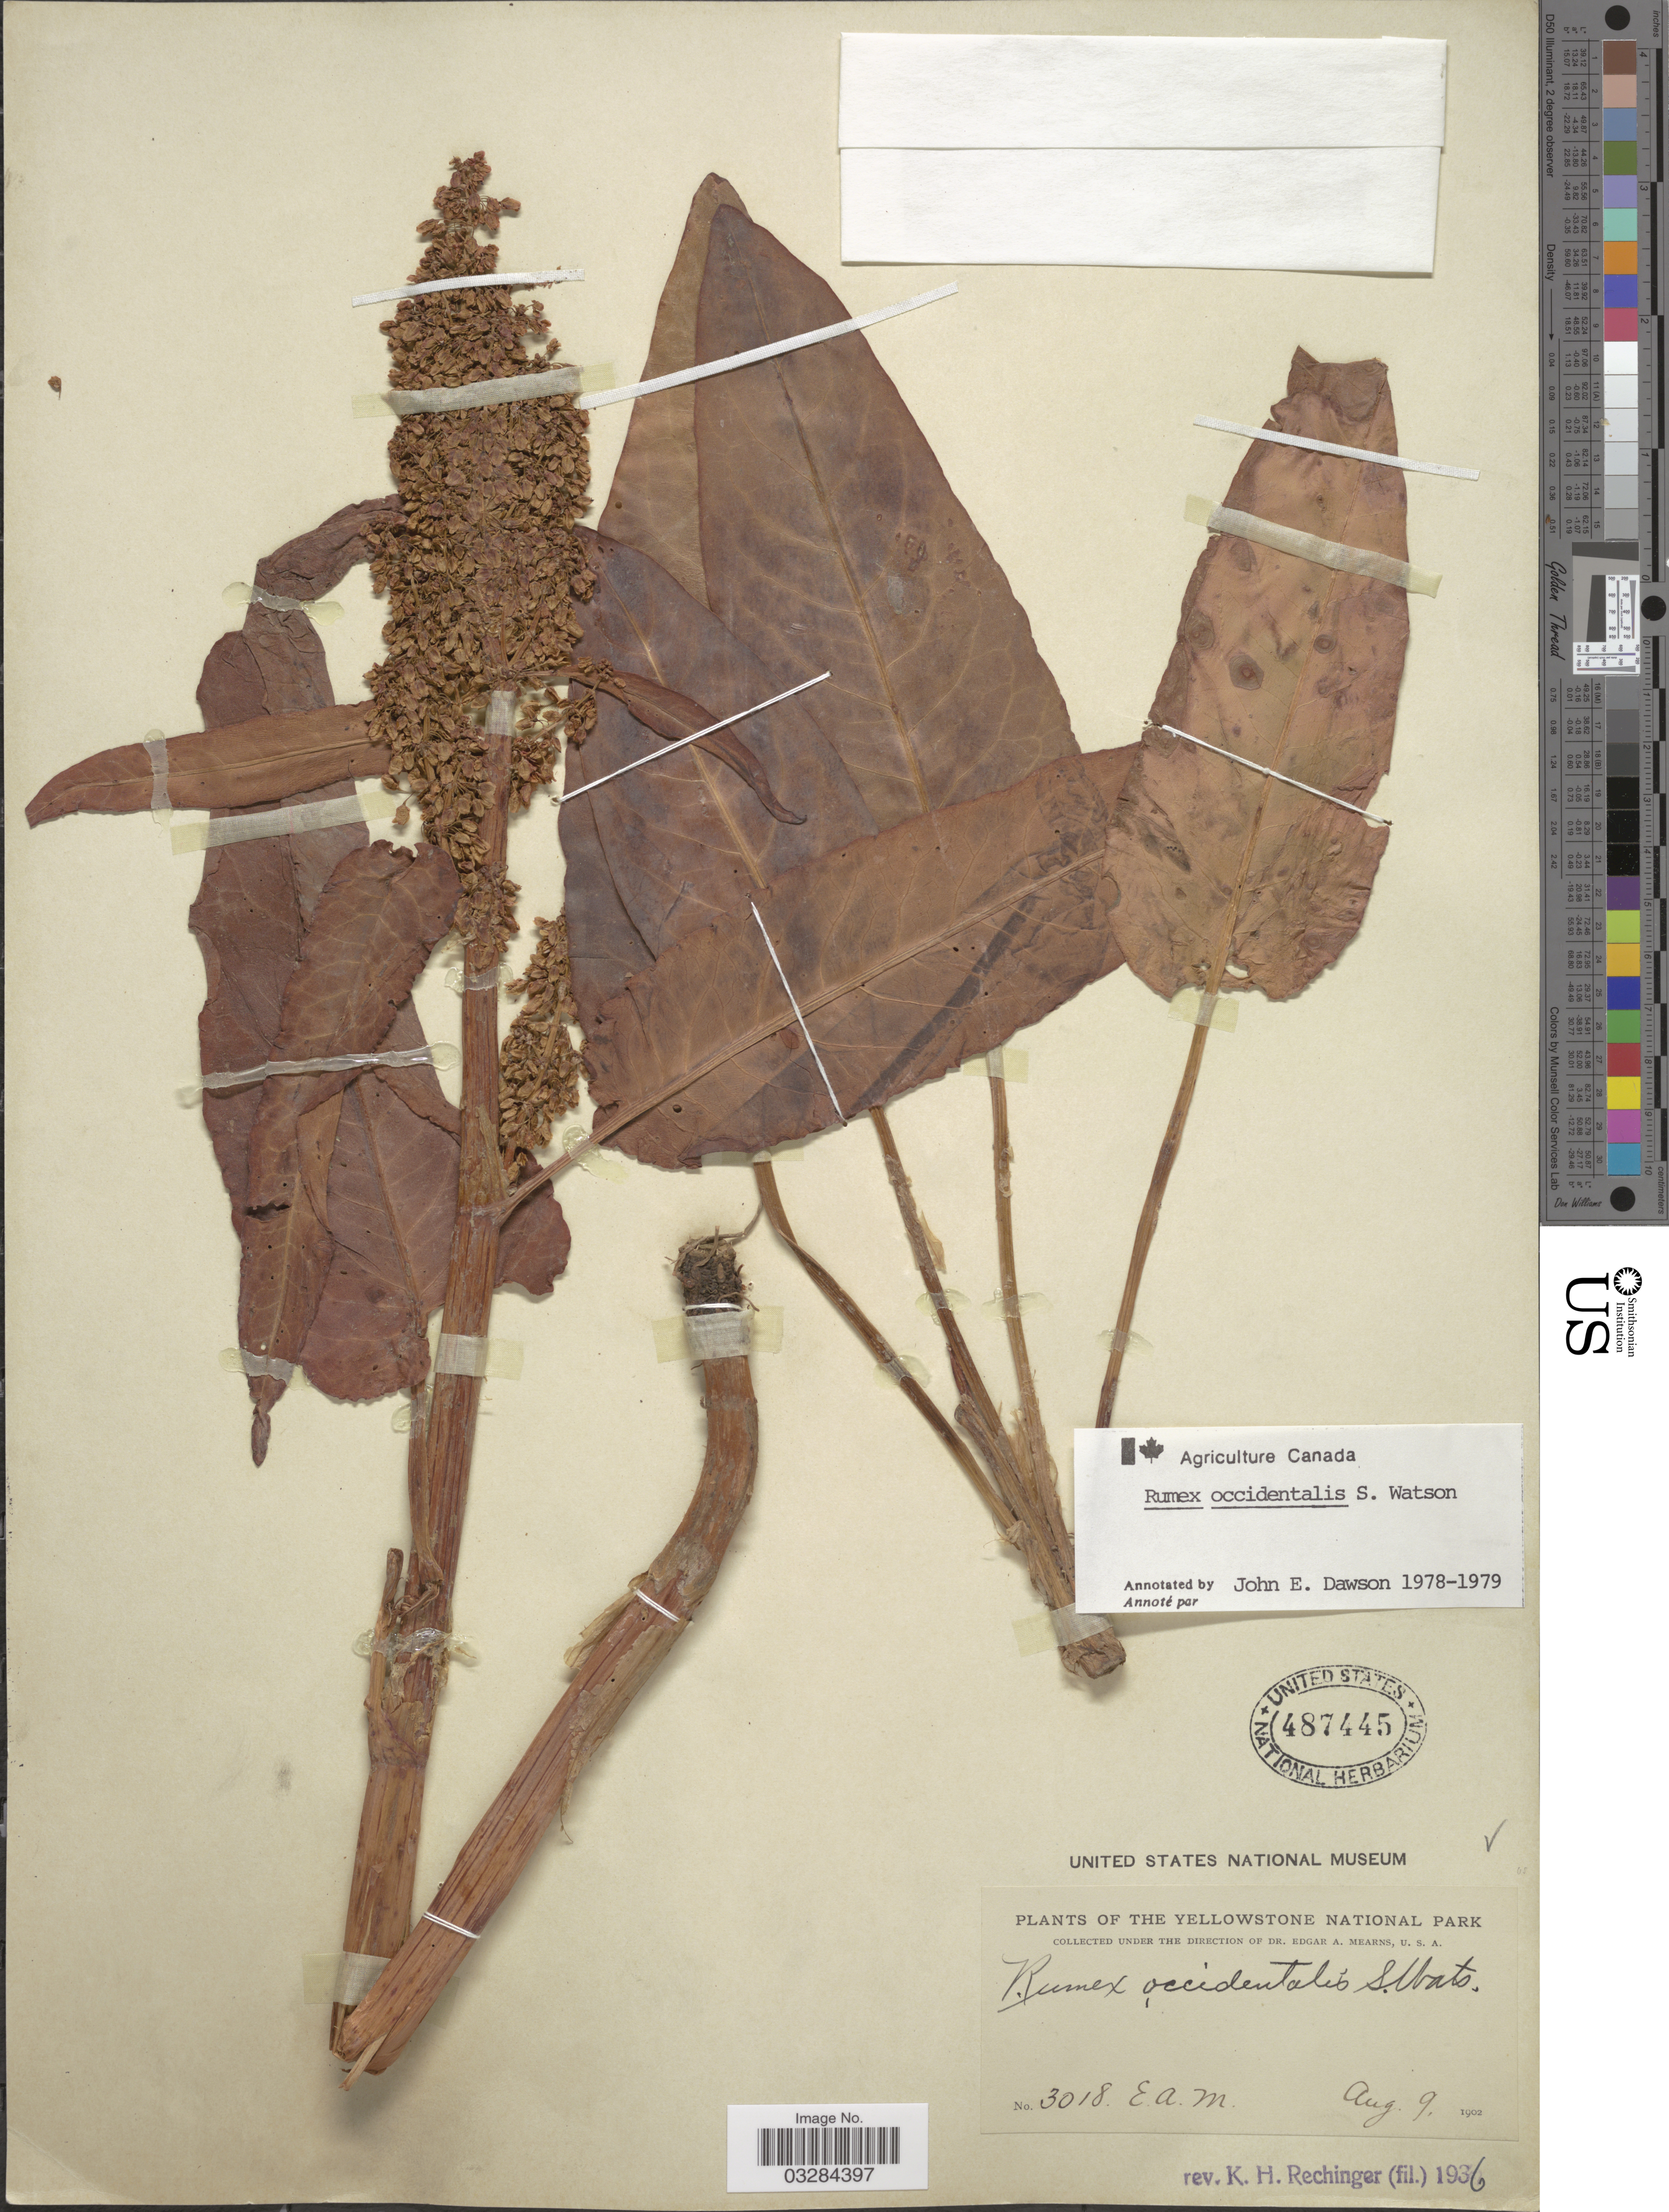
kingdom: Plantae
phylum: Tracheophyta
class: Magnoliopsida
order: Caryophyllales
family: Polygonaceae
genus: Rumex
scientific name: Rumex occidentalis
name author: S. Watson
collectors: E. A. Mearns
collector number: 3018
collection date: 1902-08-09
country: United States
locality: Yellowstone National Park.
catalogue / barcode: US 487445